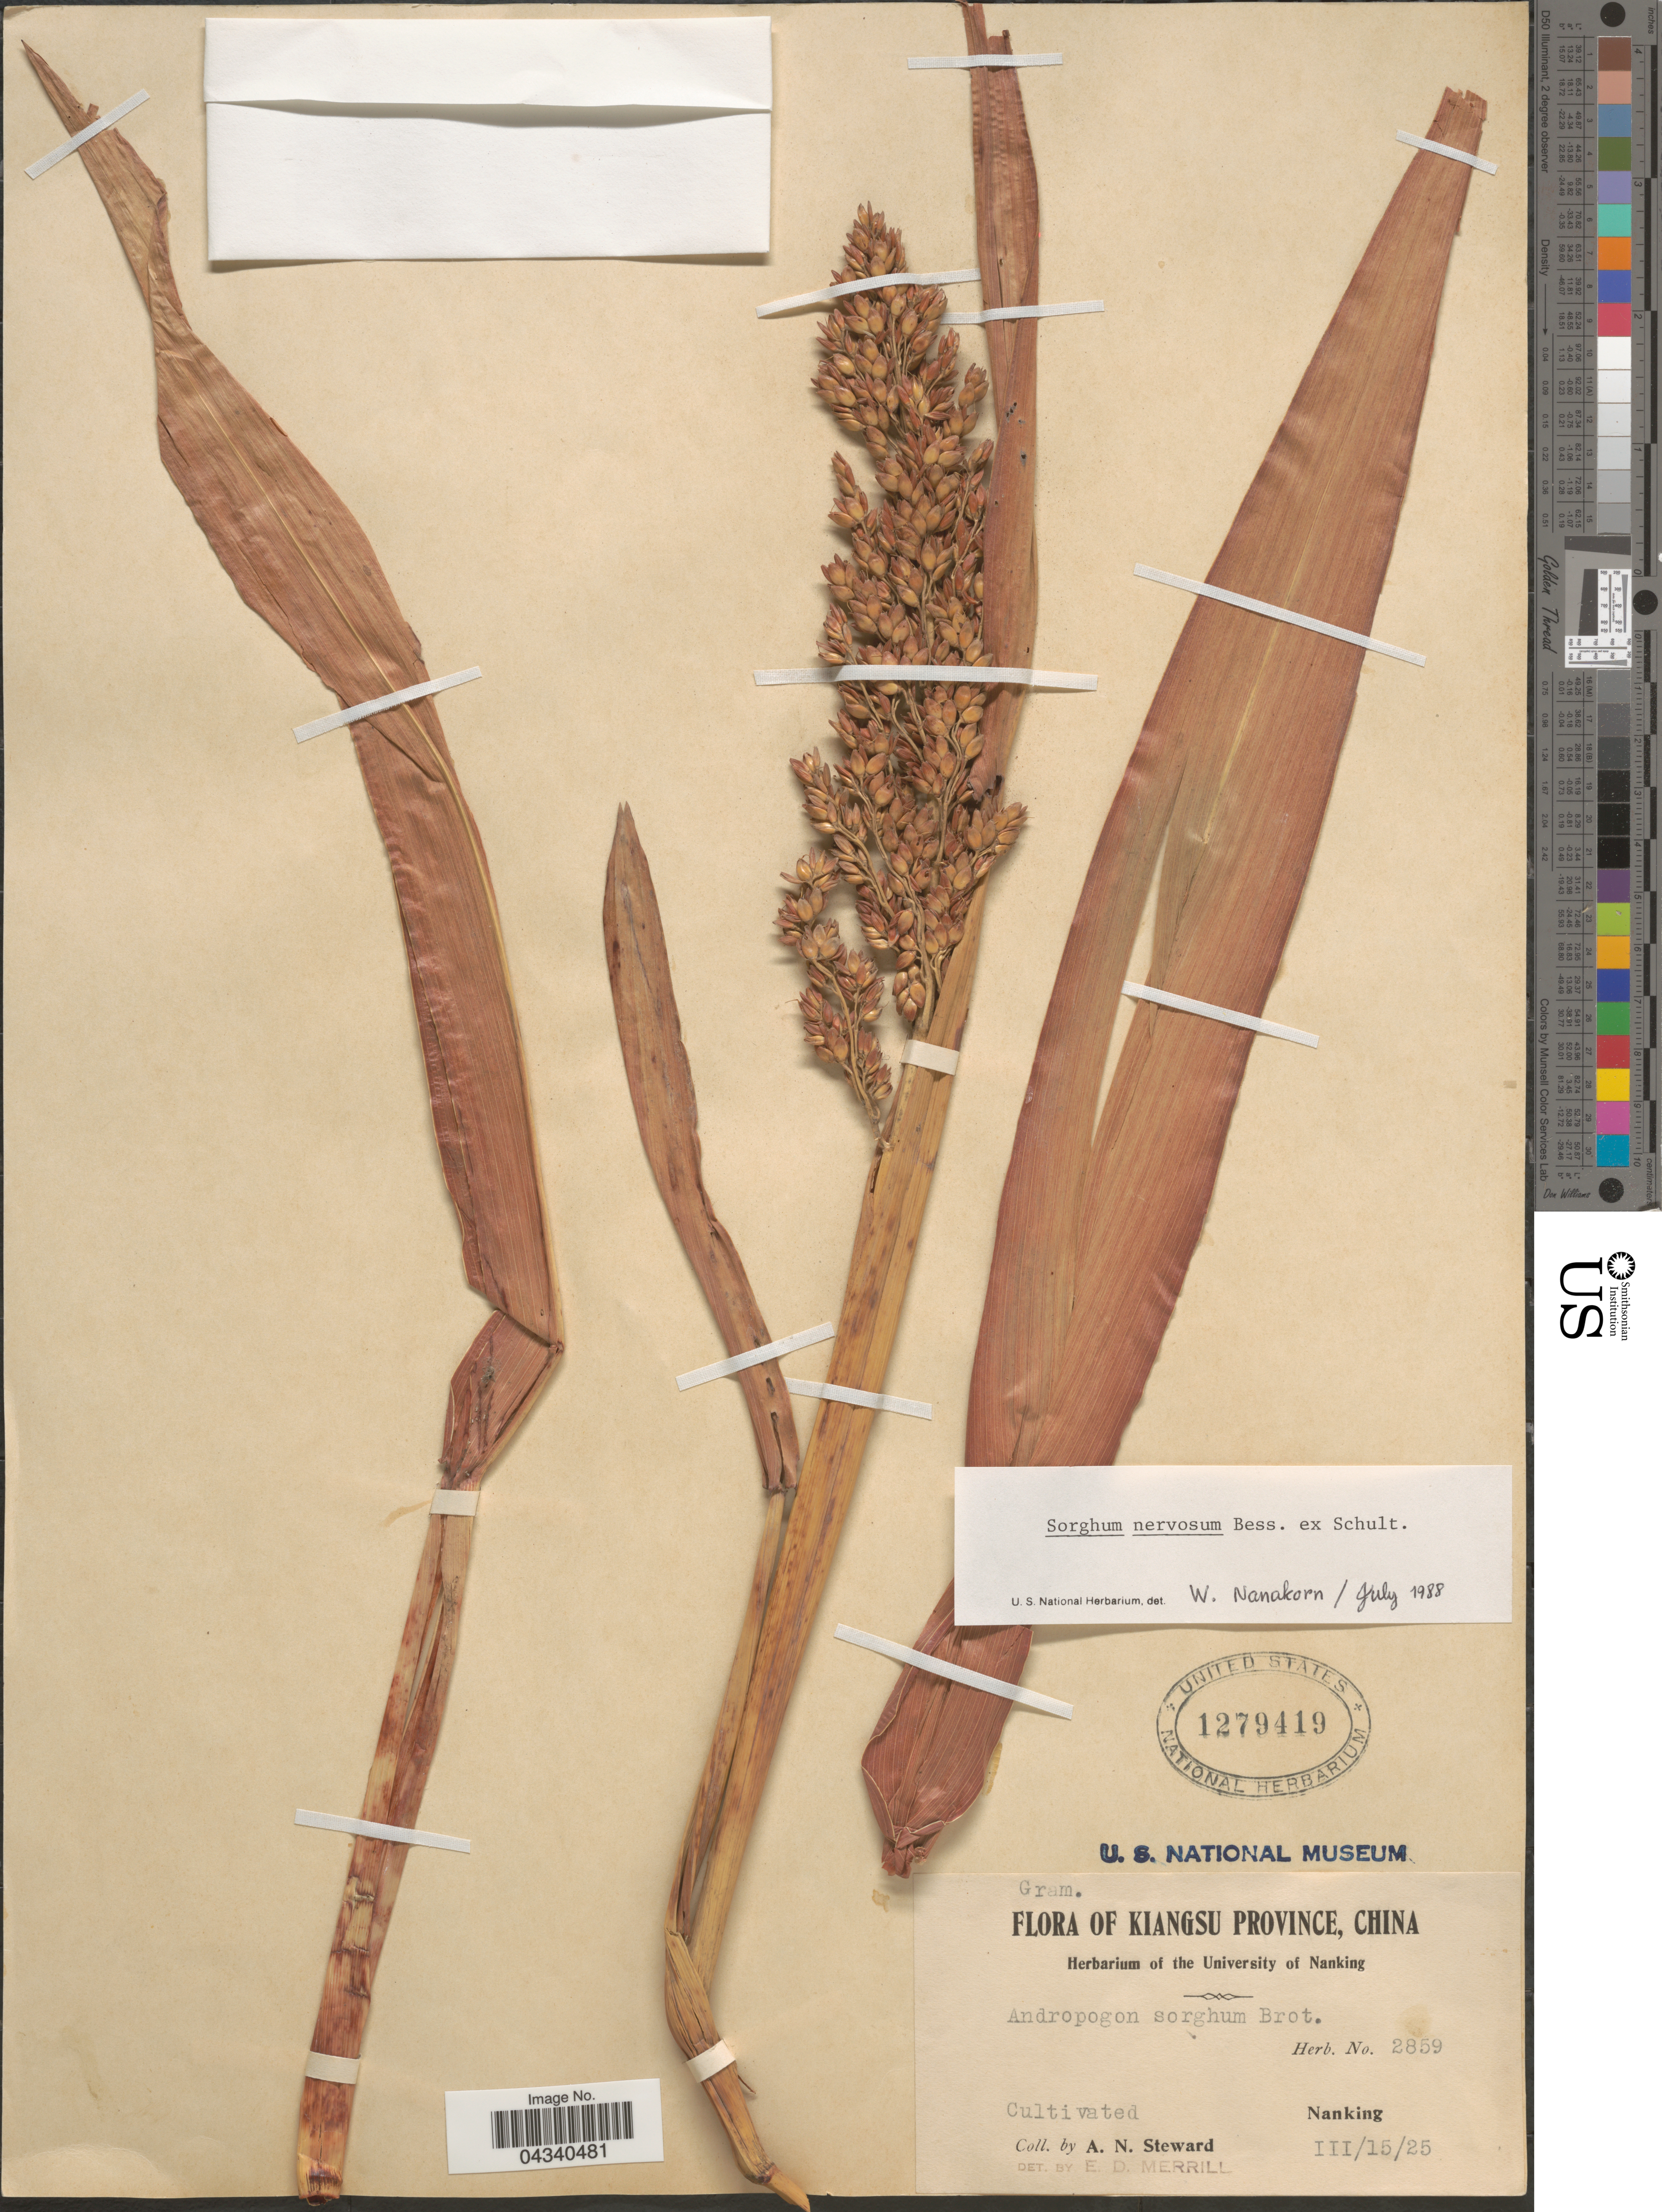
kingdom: Plantae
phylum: Tracheophyta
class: Liliopsida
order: Poales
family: Poaceae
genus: Sorghum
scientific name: Sorghum bicolor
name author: (L.) Moench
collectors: A. N. Steward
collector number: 2859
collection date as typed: Transcribed d/m/y: 15/3/25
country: China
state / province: Jiangsu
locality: Kiangsu Province. Nanking.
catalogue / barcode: US 1279419